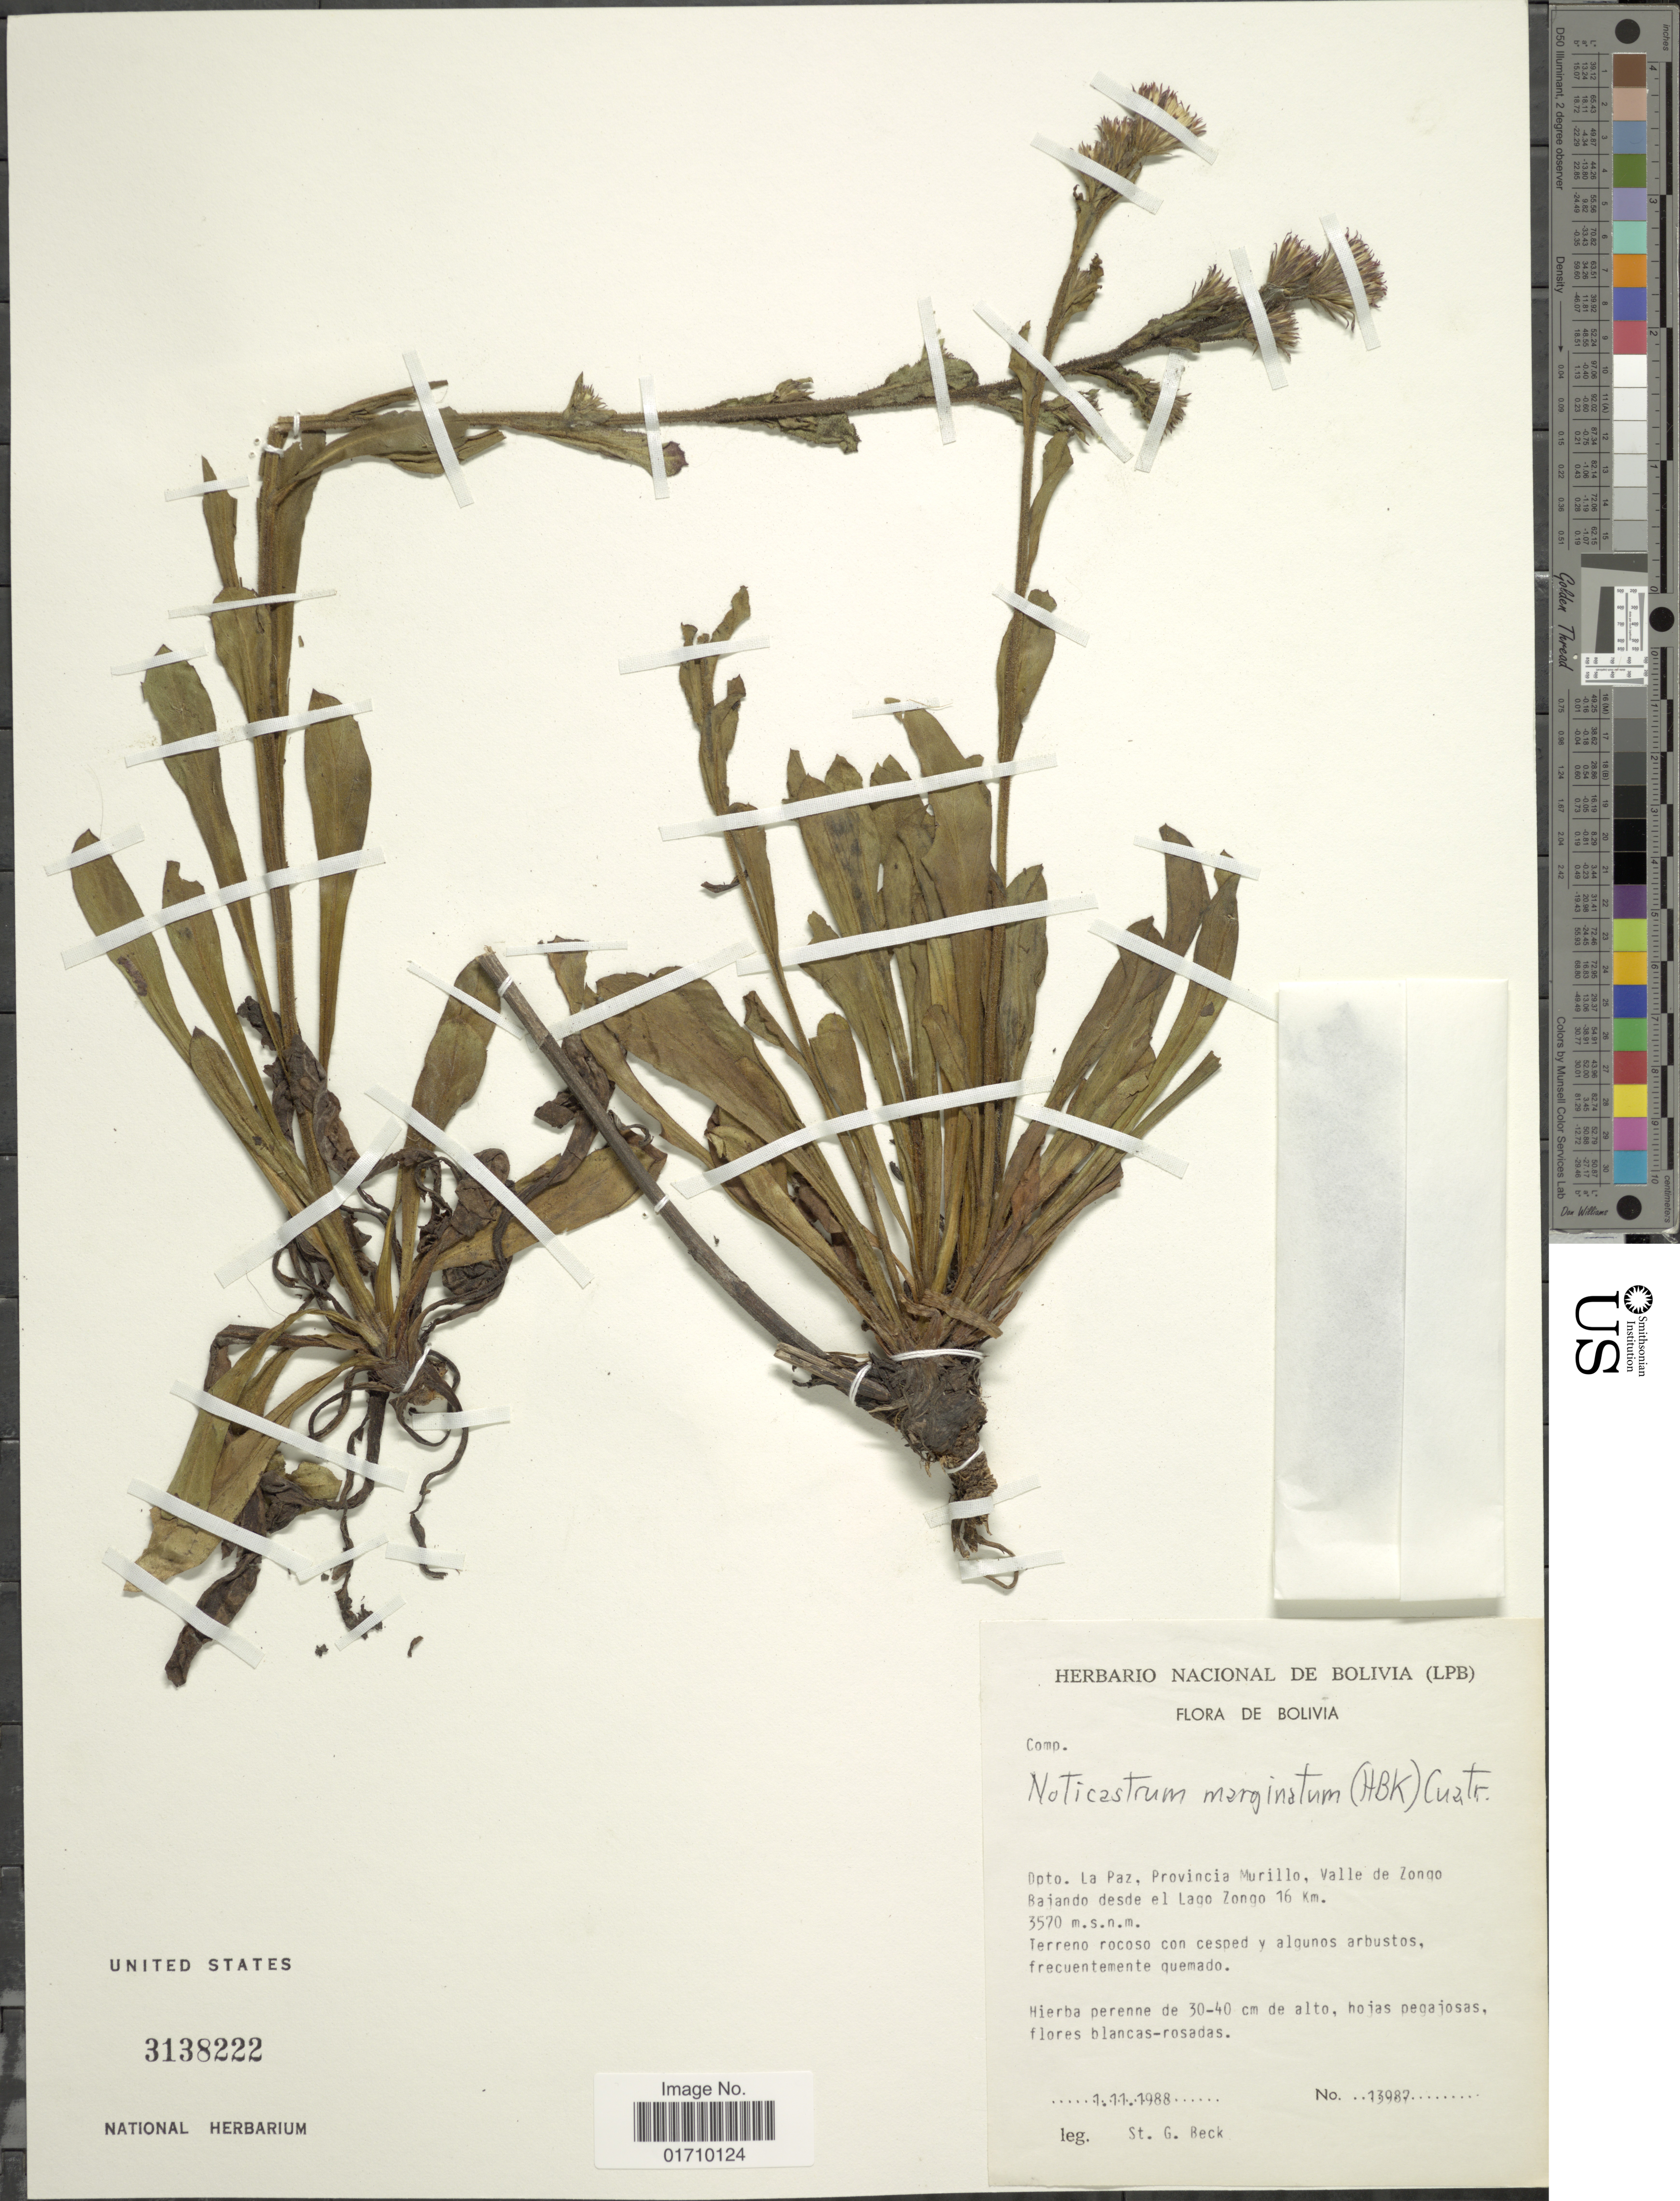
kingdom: Plantae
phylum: Tracheophyta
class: Magnoliopsida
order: Asterales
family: Asteraceae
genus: Noticastrum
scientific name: Noticastrum marginatum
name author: (Kunth) Cuatrec.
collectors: S. G. Beck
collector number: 13987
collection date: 1988-11-01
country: Bolivia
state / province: La Paz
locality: Provincia Murillo, Valle de Zongo, Bajando desde el Lago Zongo 16 km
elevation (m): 3570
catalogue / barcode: US 3138222